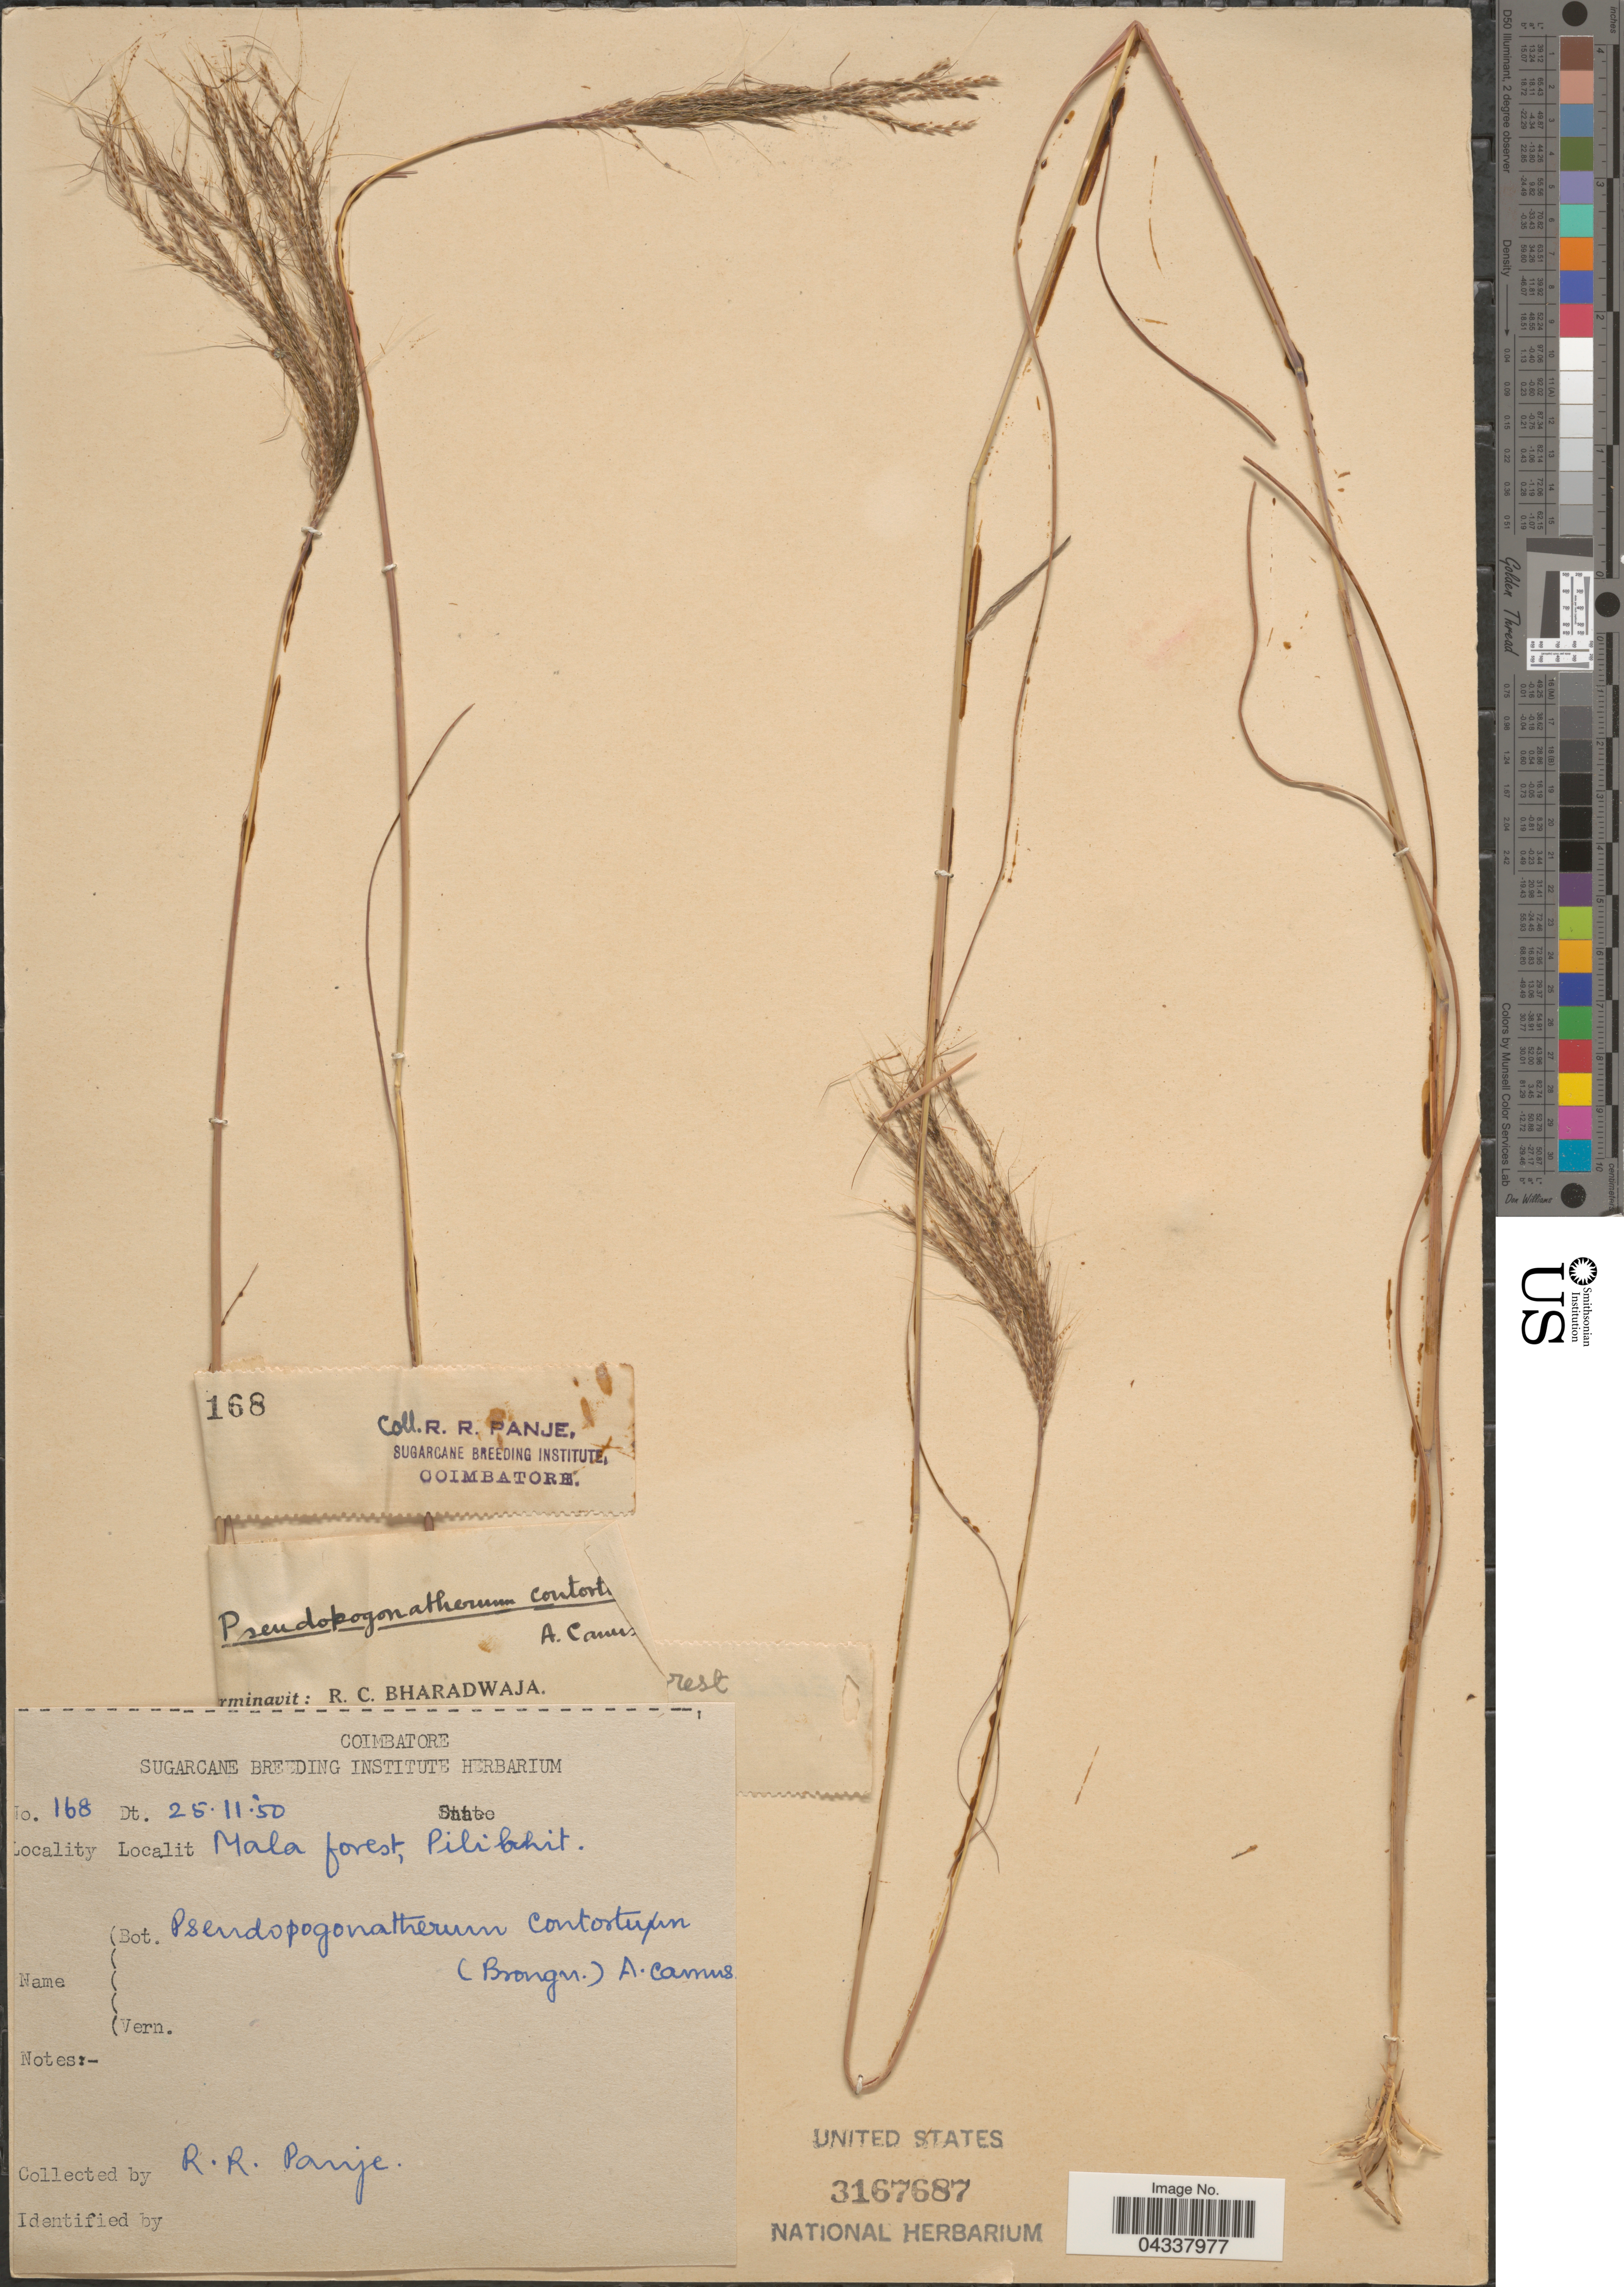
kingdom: Plantae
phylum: Tracheophyta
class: Liliopsida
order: Poales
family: Poaceae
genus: Pseudopogonatherum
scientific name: Pseudopogonatherum contortum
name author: A. Camus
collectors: R. Panje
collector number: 168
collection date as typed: Transcribed d/m/y: 25/11/50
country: India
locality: Mala forest, Philibhit.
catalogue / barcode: US 3167687